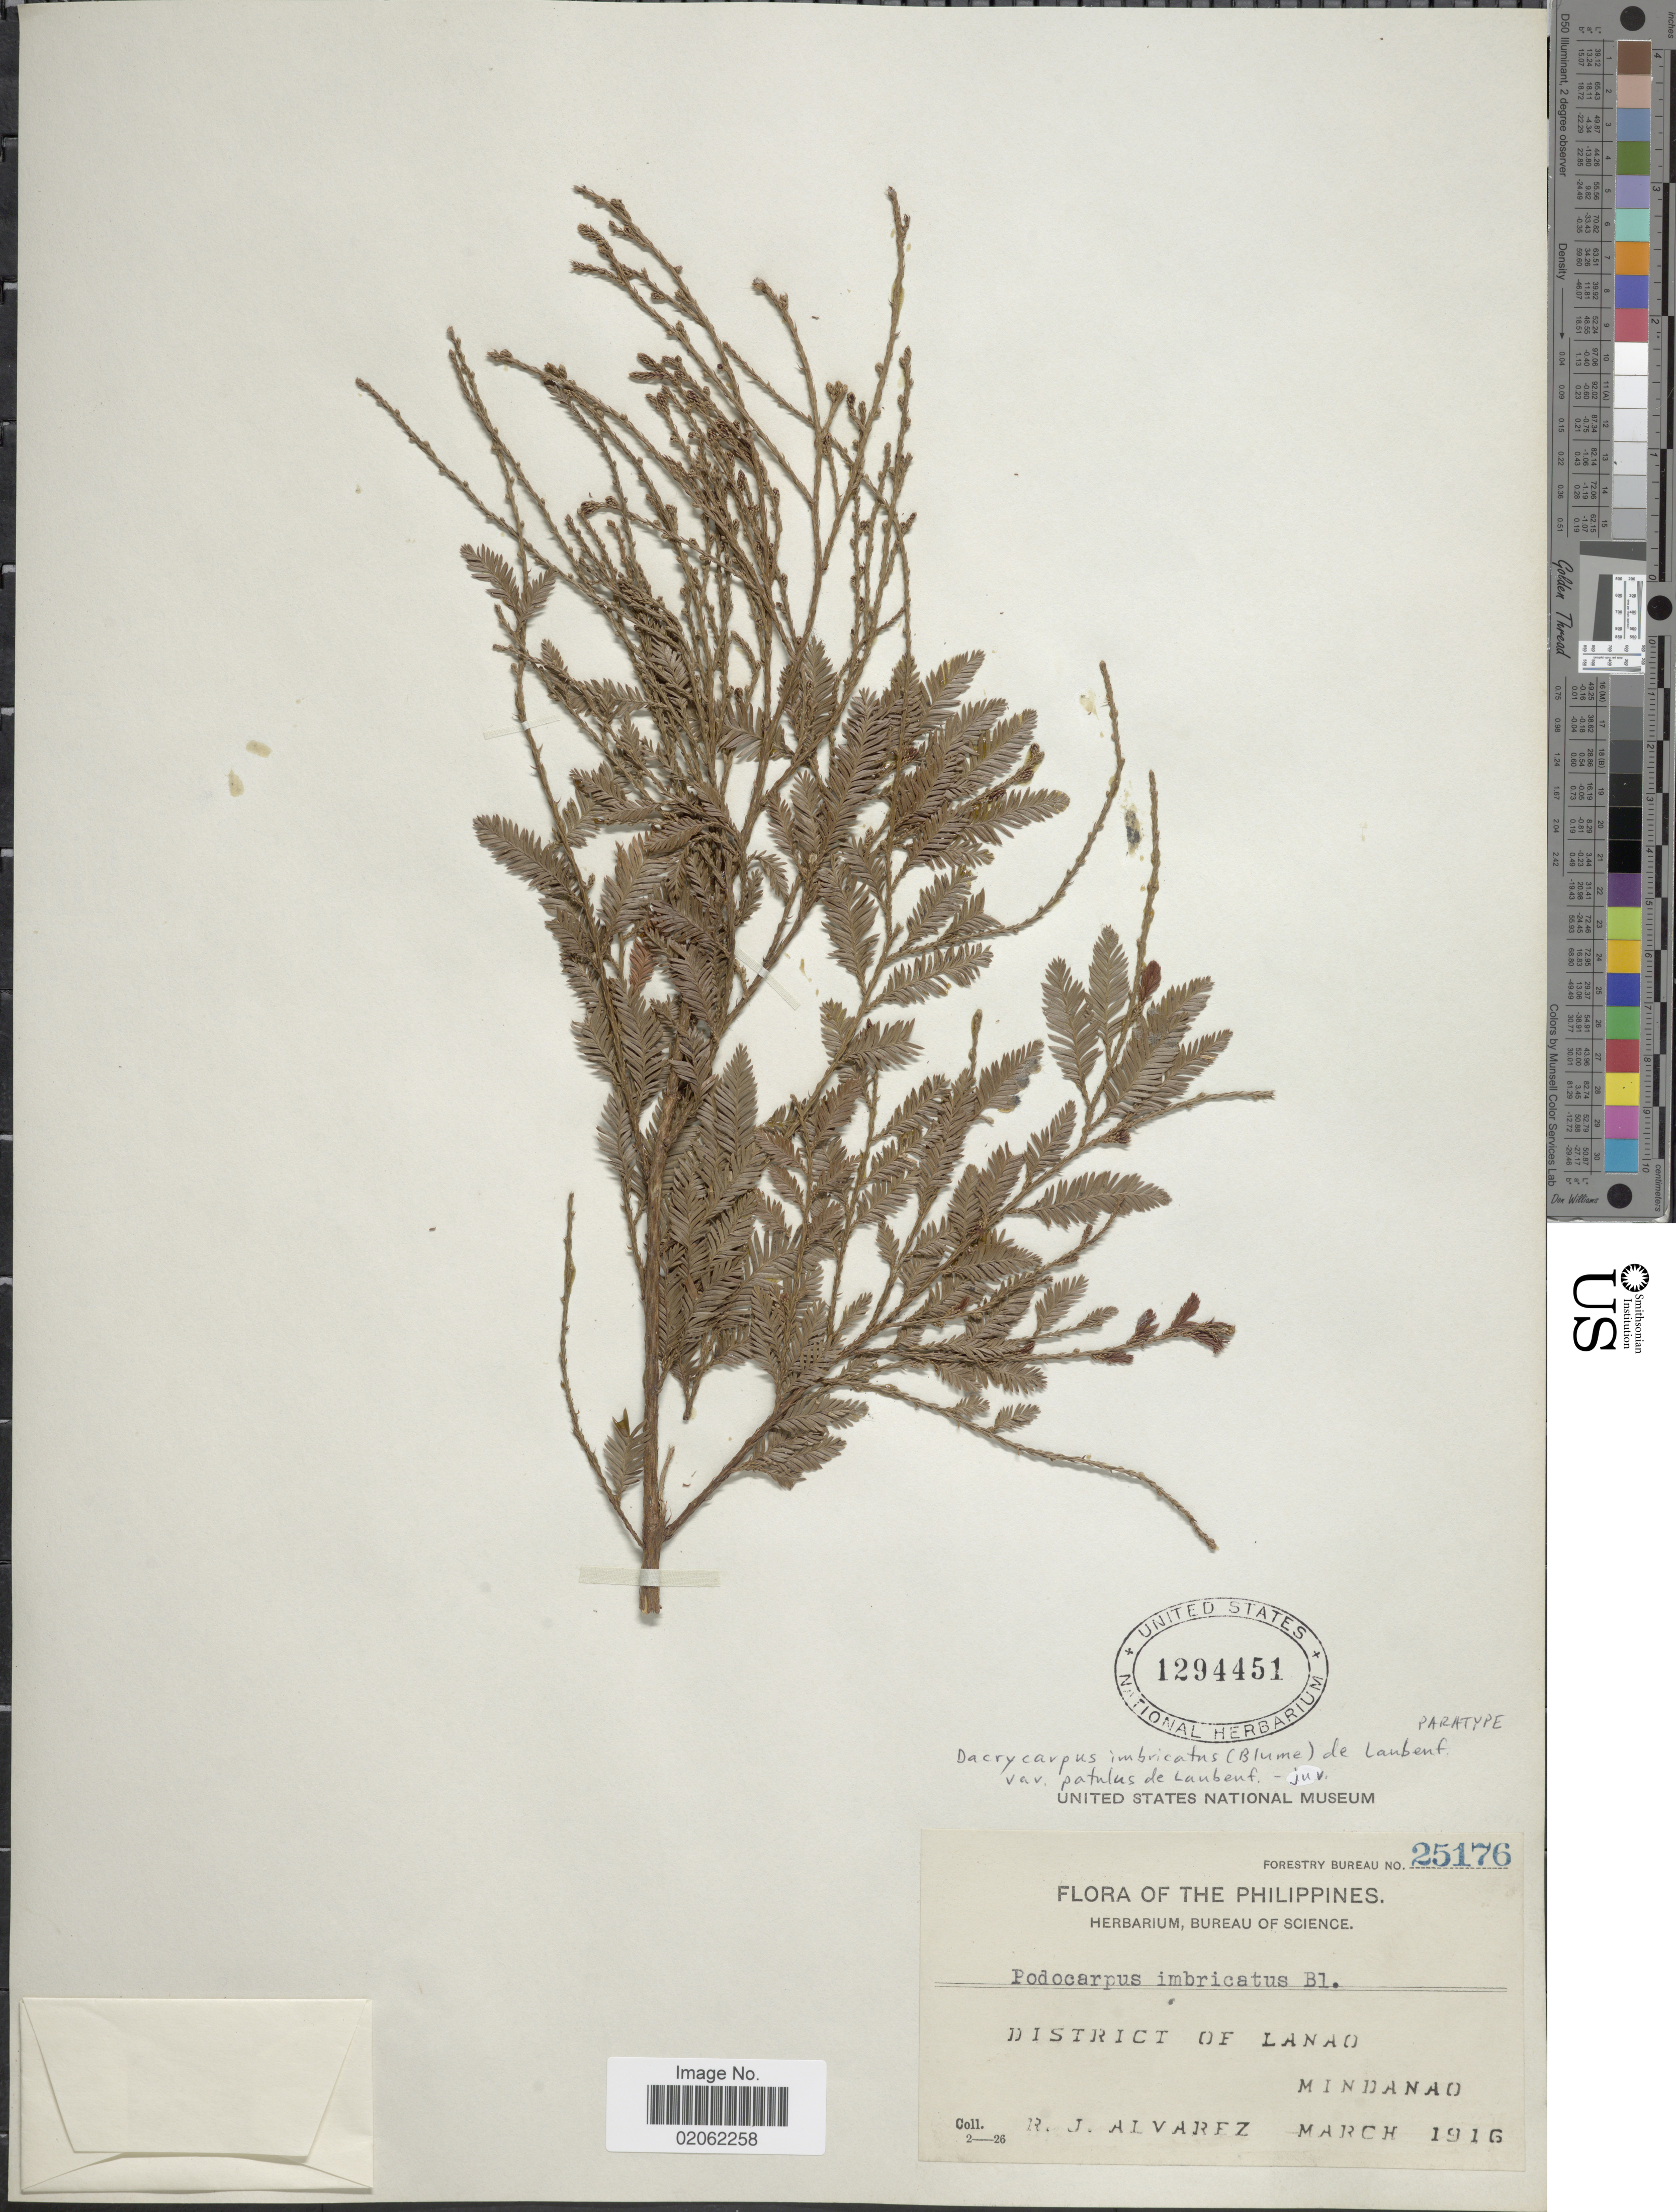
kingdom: Plantae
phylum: Tracheophyta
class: Pinopsida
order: Pinales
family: Podocarpaceae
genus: Dacrycarpus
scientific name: Dacrycarpus imbricatus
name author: (Blume) de Laub.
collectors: R. Alvarez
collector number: Forestry Bureau 25176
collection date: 1916-03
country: Philippines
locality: District of Lamao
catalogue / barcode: US 1294451